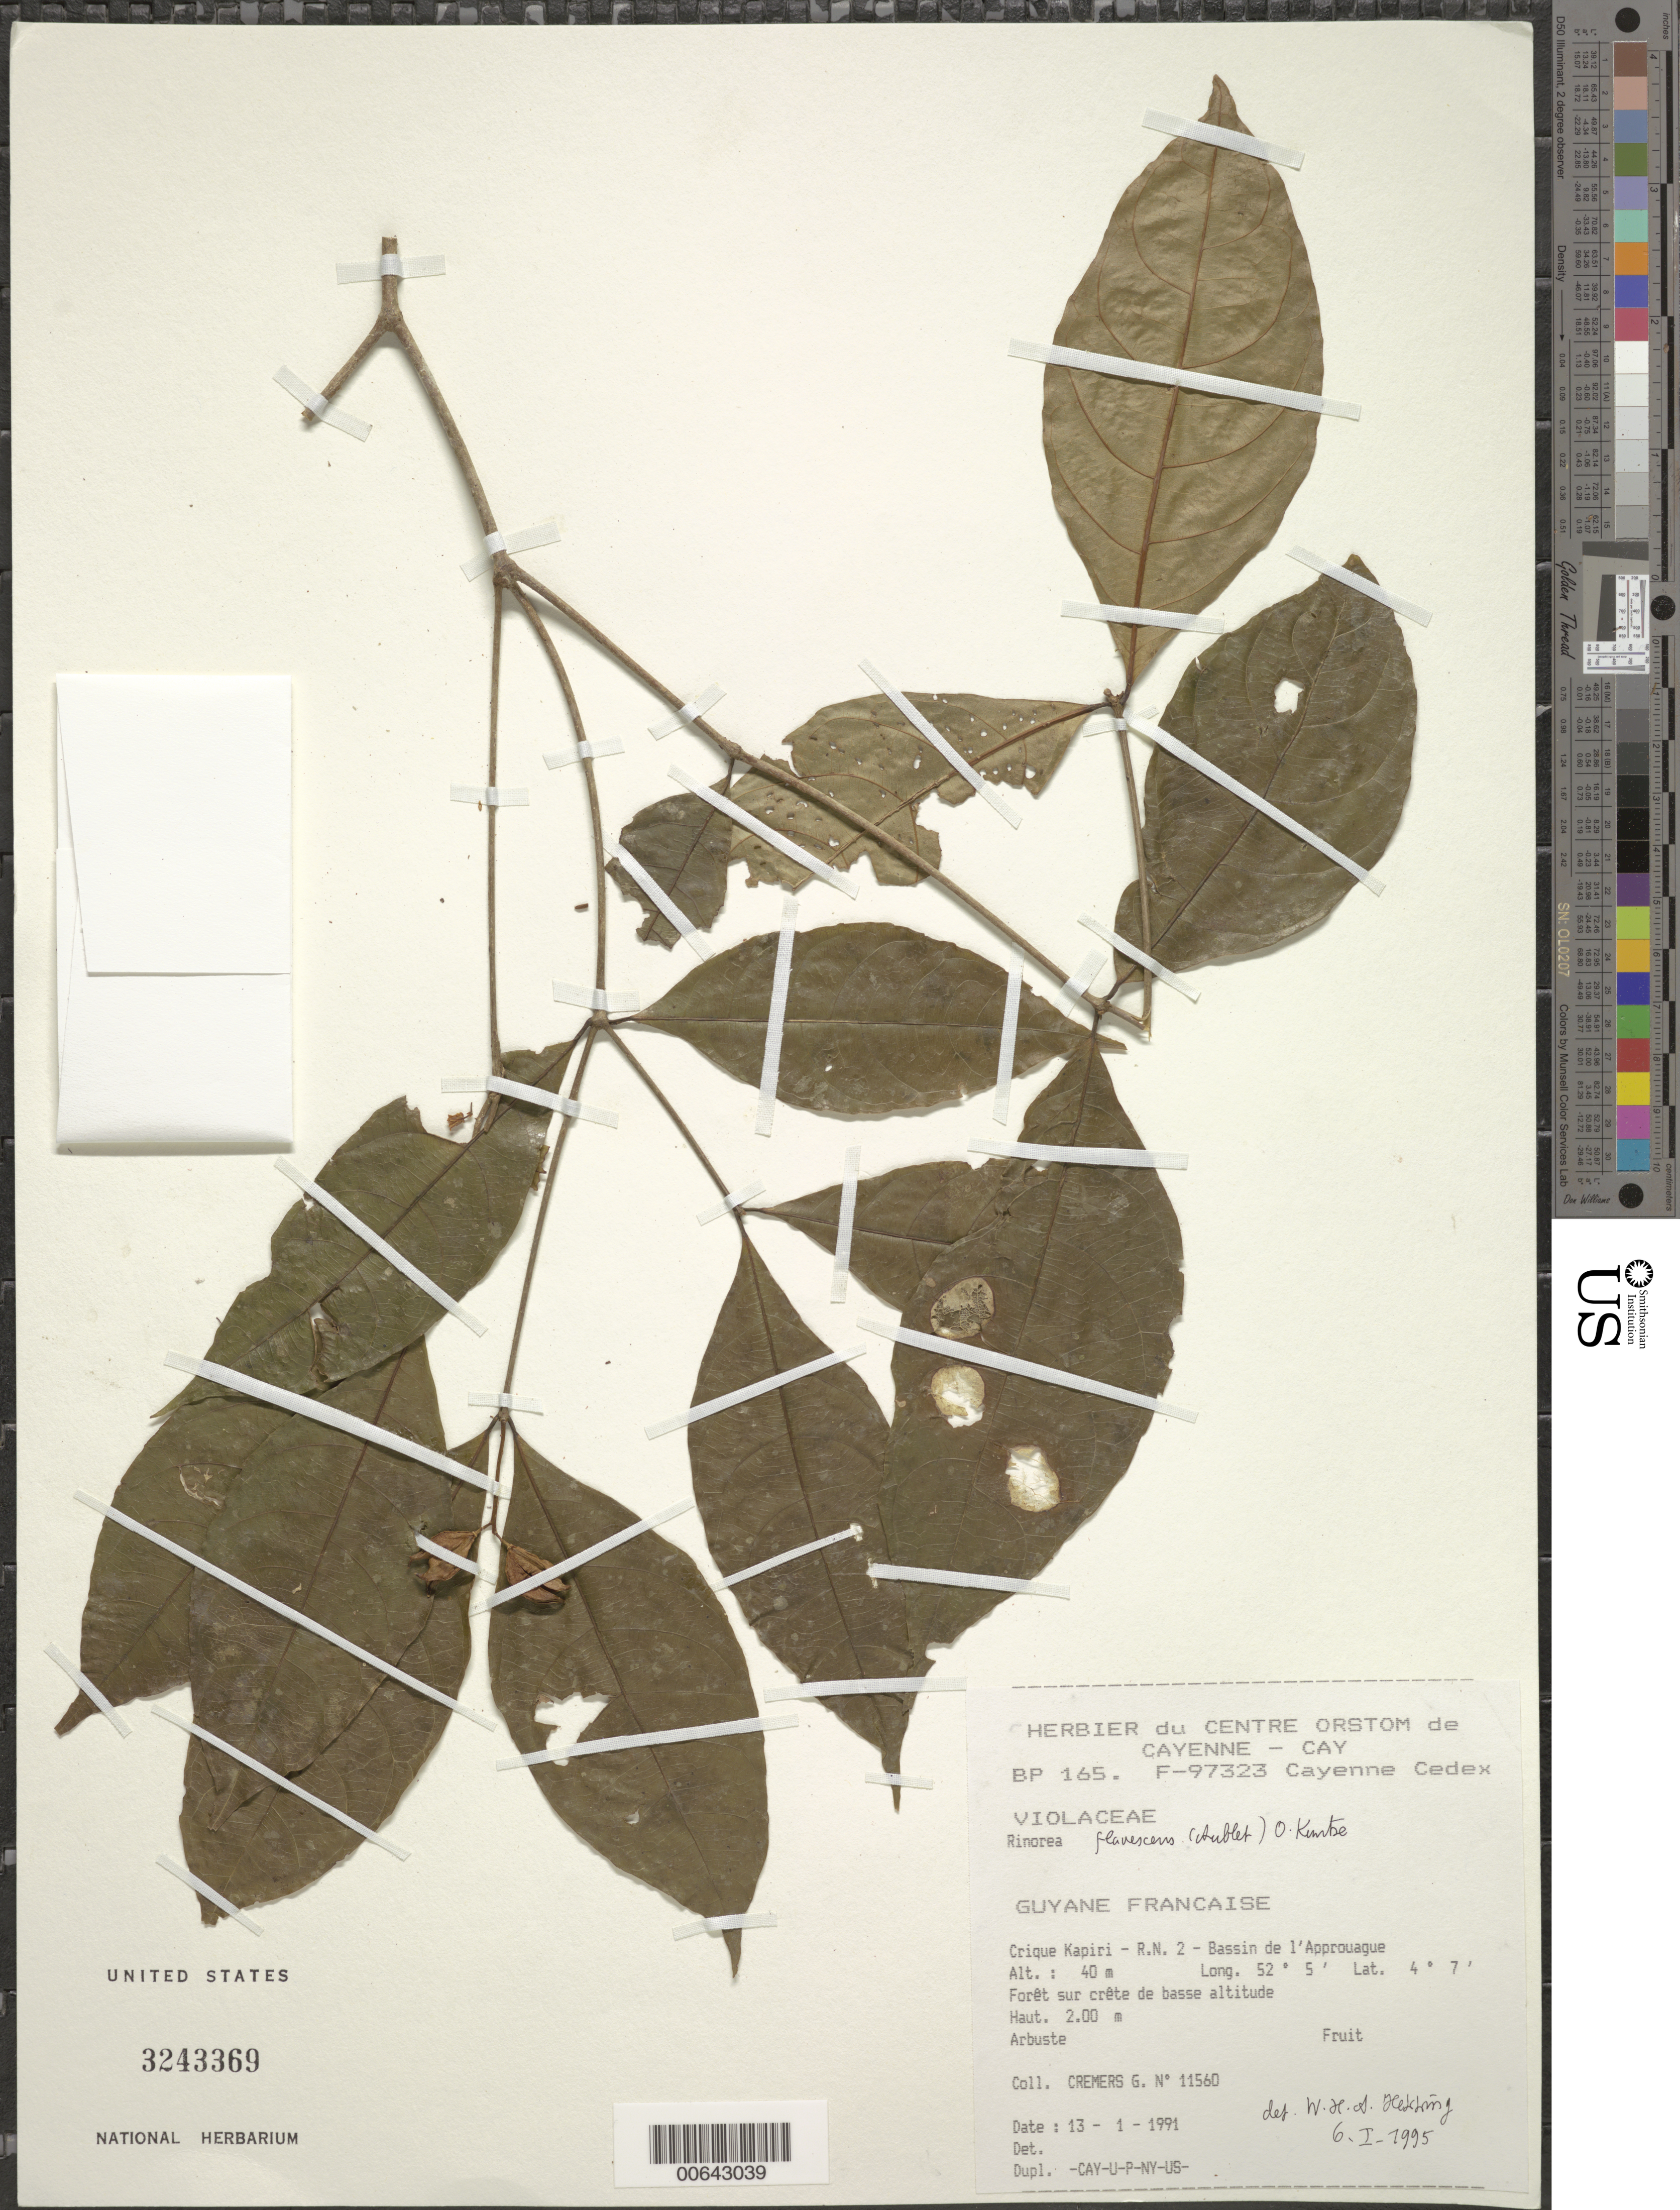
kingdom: Plantae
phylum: Tracheophyta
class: Magnoliopsida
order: Malpighiales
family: Violaceae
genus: Rinorea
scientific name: Rinorea flavescens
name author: (Aubl.) Kuntze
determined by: Hekking, W. H. A.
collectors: G. Cremers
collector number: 11560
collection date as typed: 13-Jan-91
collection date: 1991-01-13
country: French Guiana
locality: Crique Kapiri, R.N. 2, Bassin de l'Approuague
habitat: Forest on low ridge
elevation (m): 40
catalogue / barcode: US 3243369